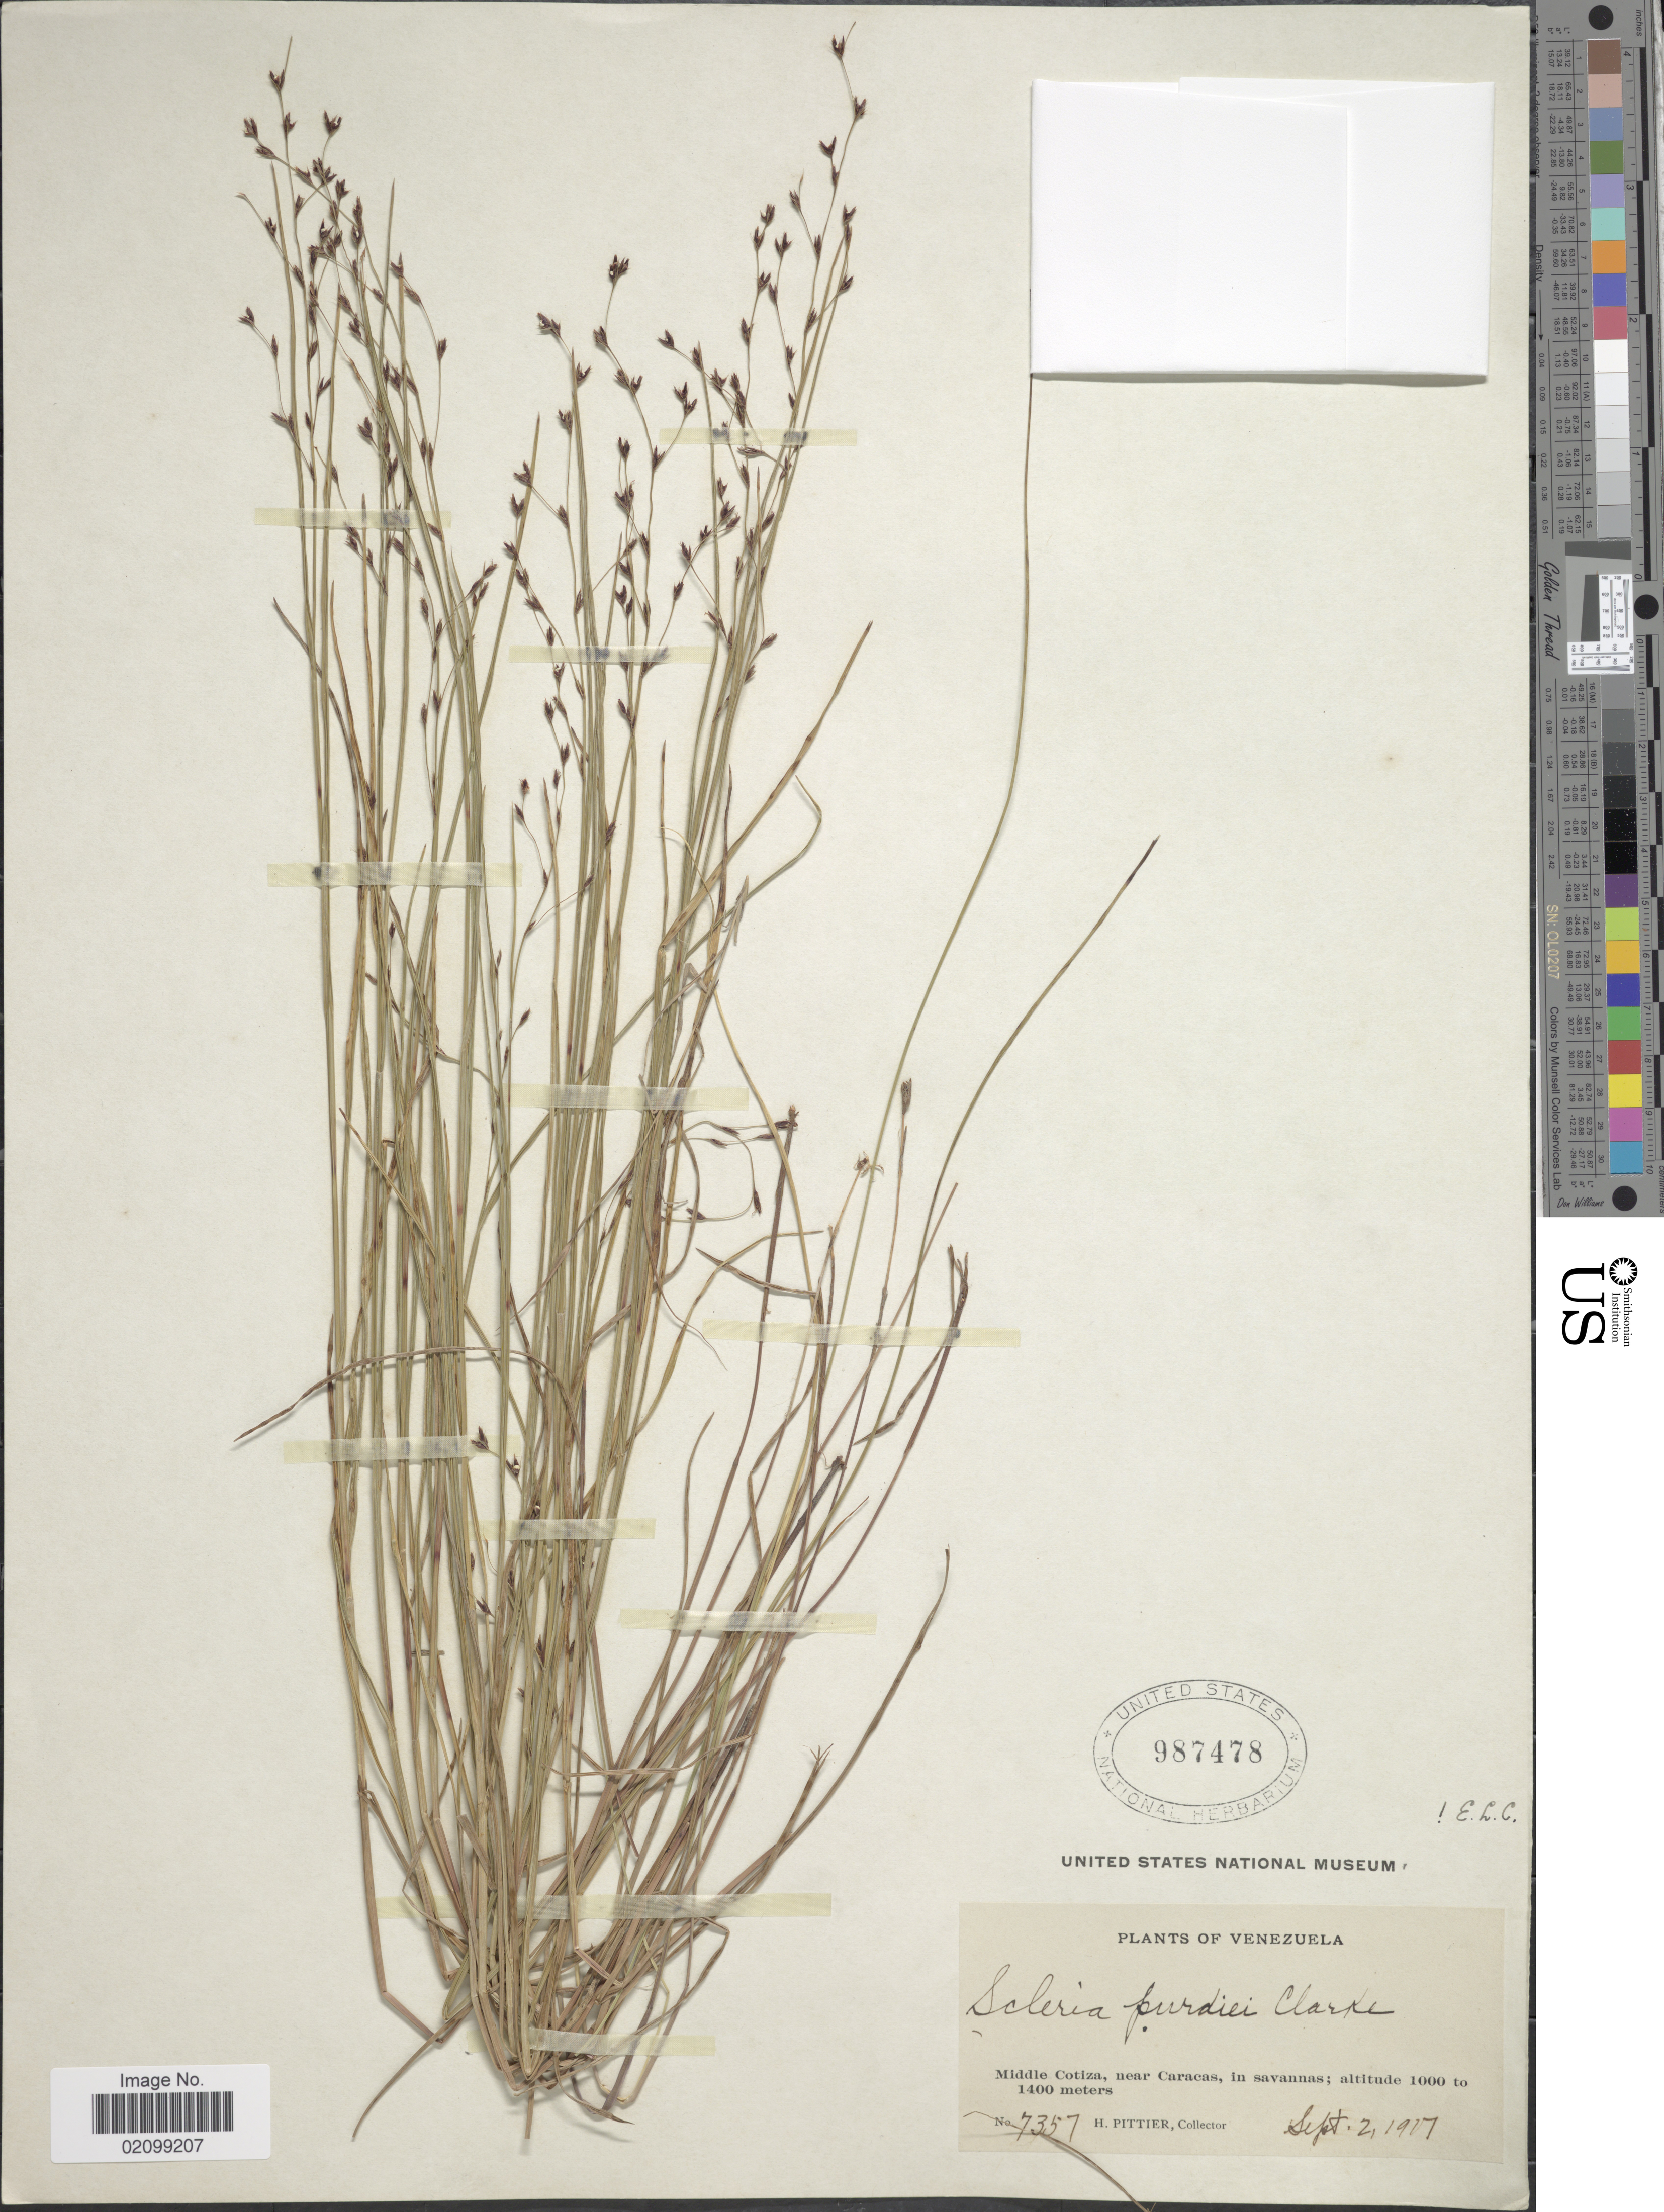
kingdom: Plantae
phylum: Tracheophyta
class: Liliopsida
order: Poales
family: Cyperaceae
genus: Scleria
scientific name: Scleria purdiei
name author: C.B. Clarke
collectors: H. F. Pittier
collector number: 7357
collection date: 1917-09-02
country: Venezuela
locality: Middle Cotiza, near Caracas, in savannas.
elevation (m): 1000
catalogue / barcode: US 987478